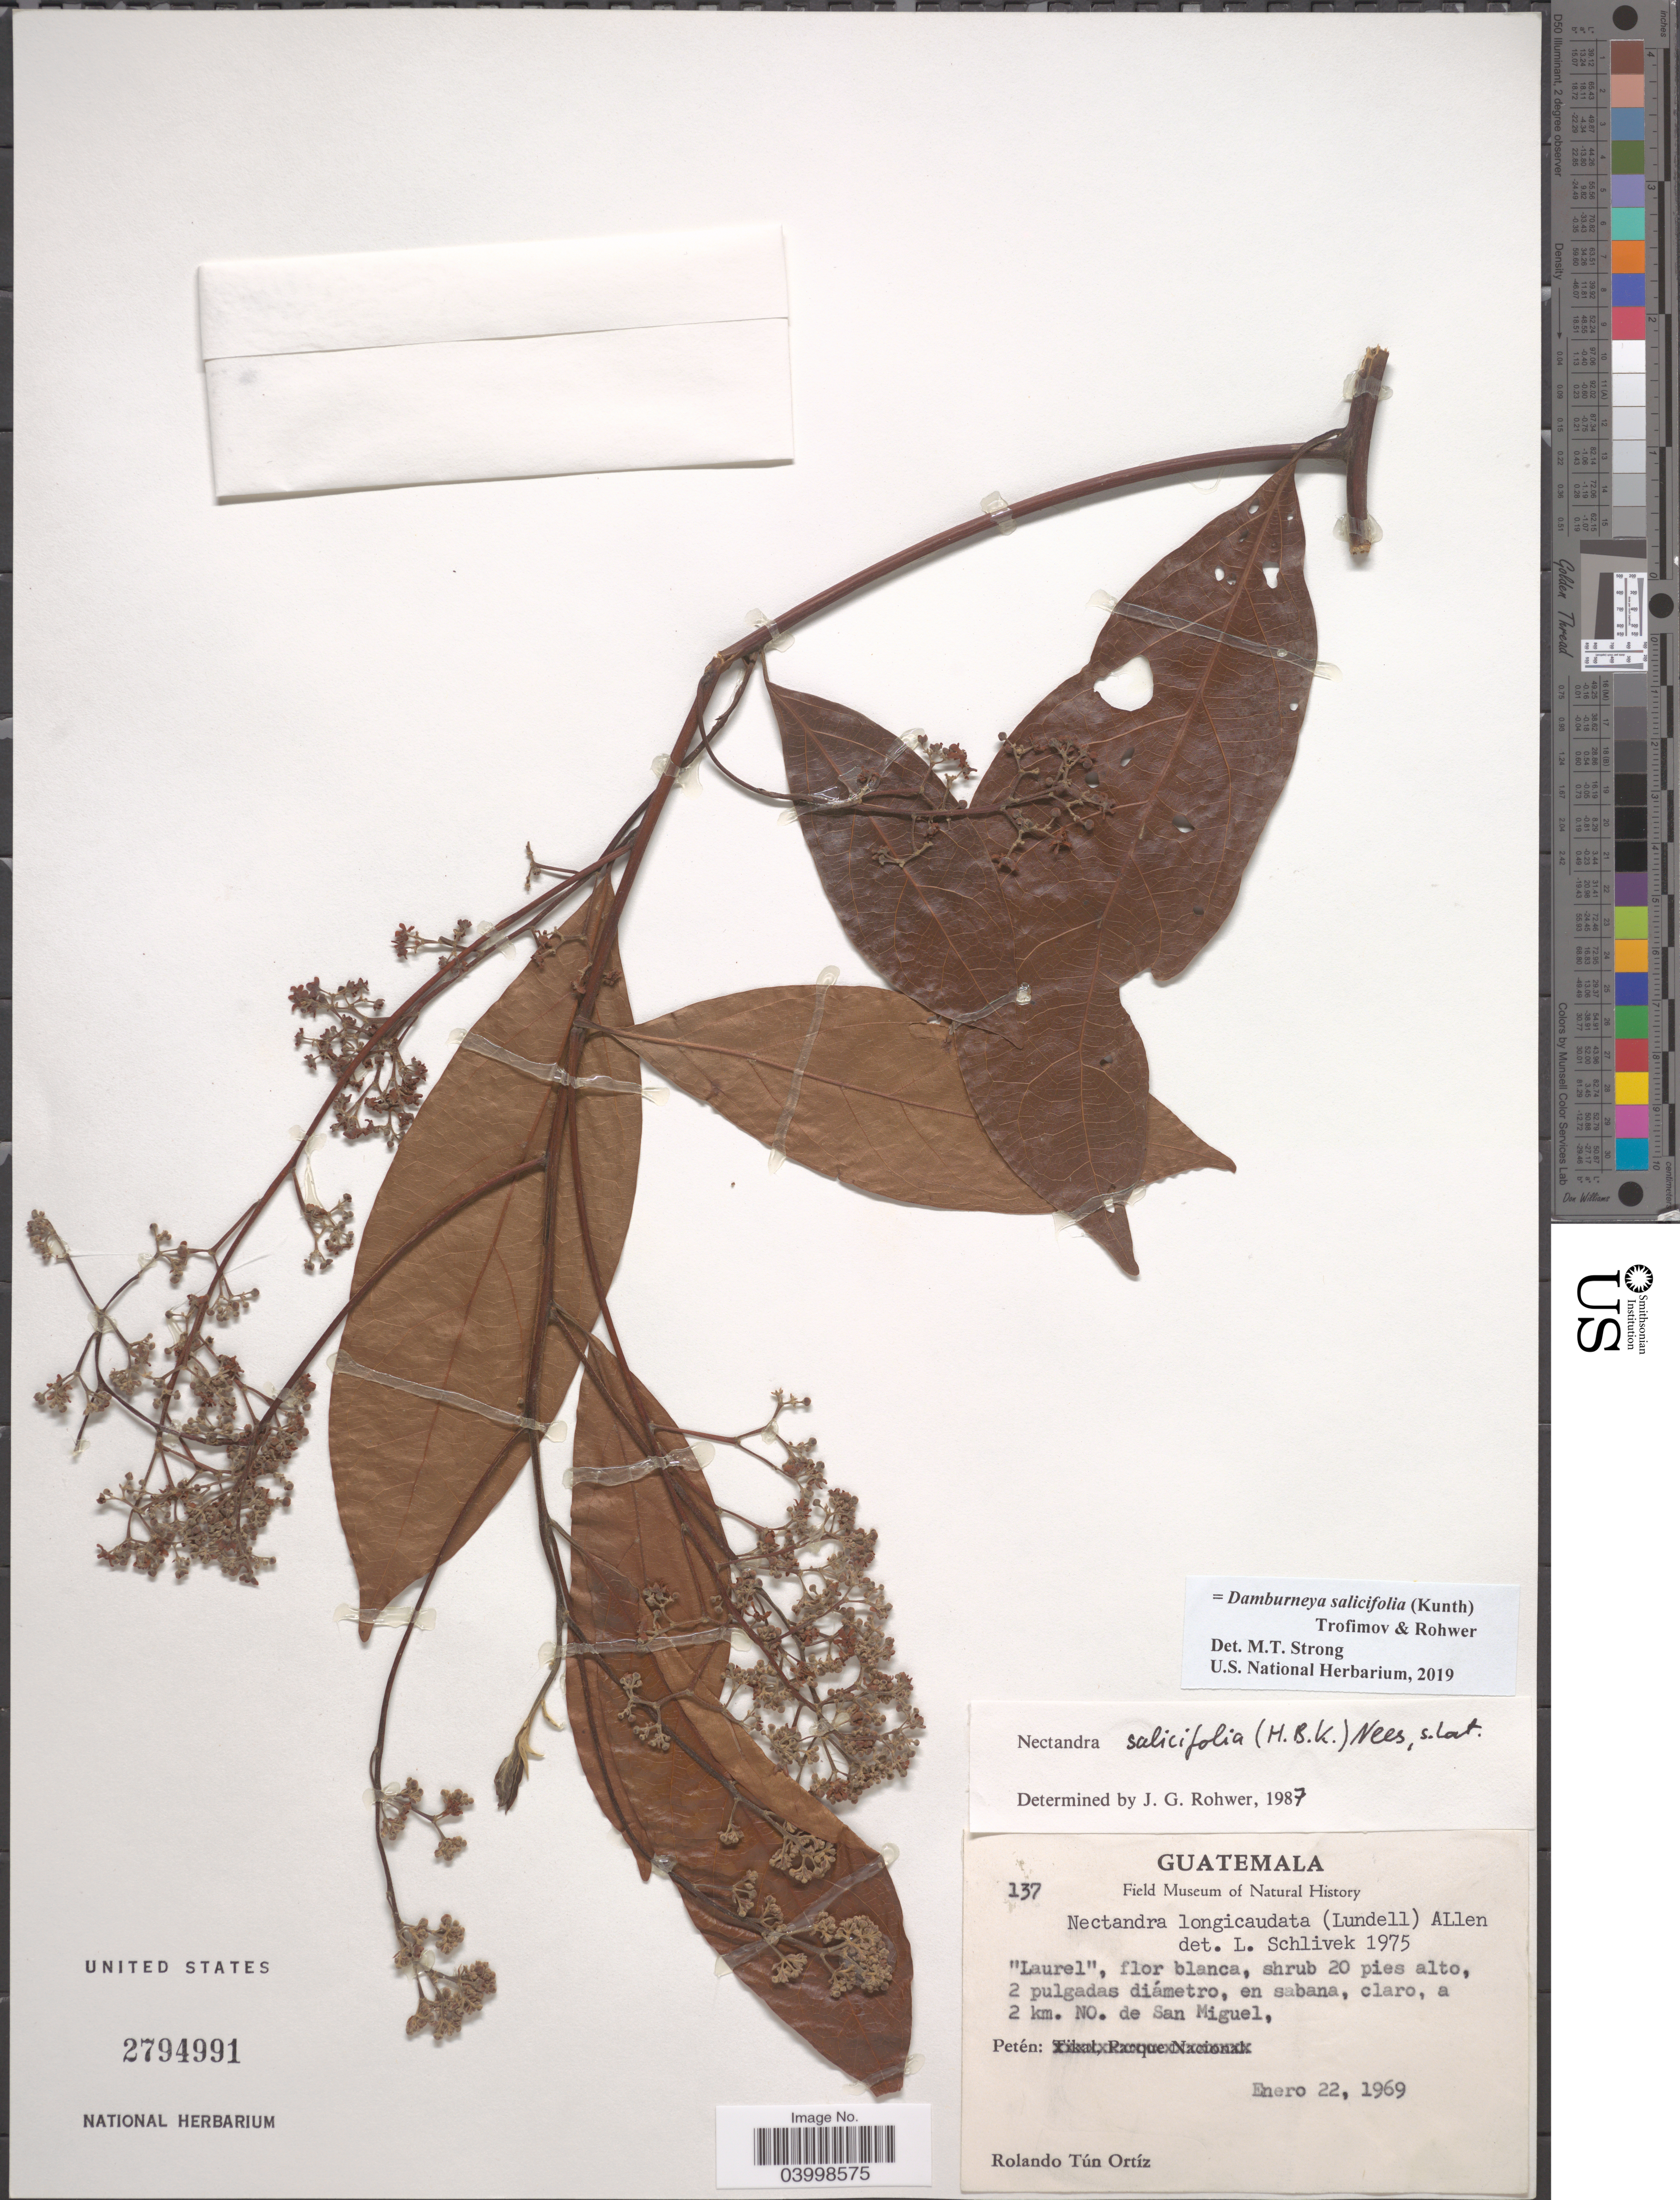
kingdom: Plantae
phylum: Tracheophyta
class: Magnoliopsida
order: Laurales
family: Lauraceae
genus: Damburneya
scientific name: Damburneya salicifolia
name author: (Kunth) Trofimov & Rohwer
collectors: R. T. Ortíz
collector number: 137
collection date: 1969-01-22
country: Guatemala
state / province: El Peten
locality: En sabana, claro, a 2 km. NO. de San Miguel, Petén.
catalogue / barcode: US 2794991